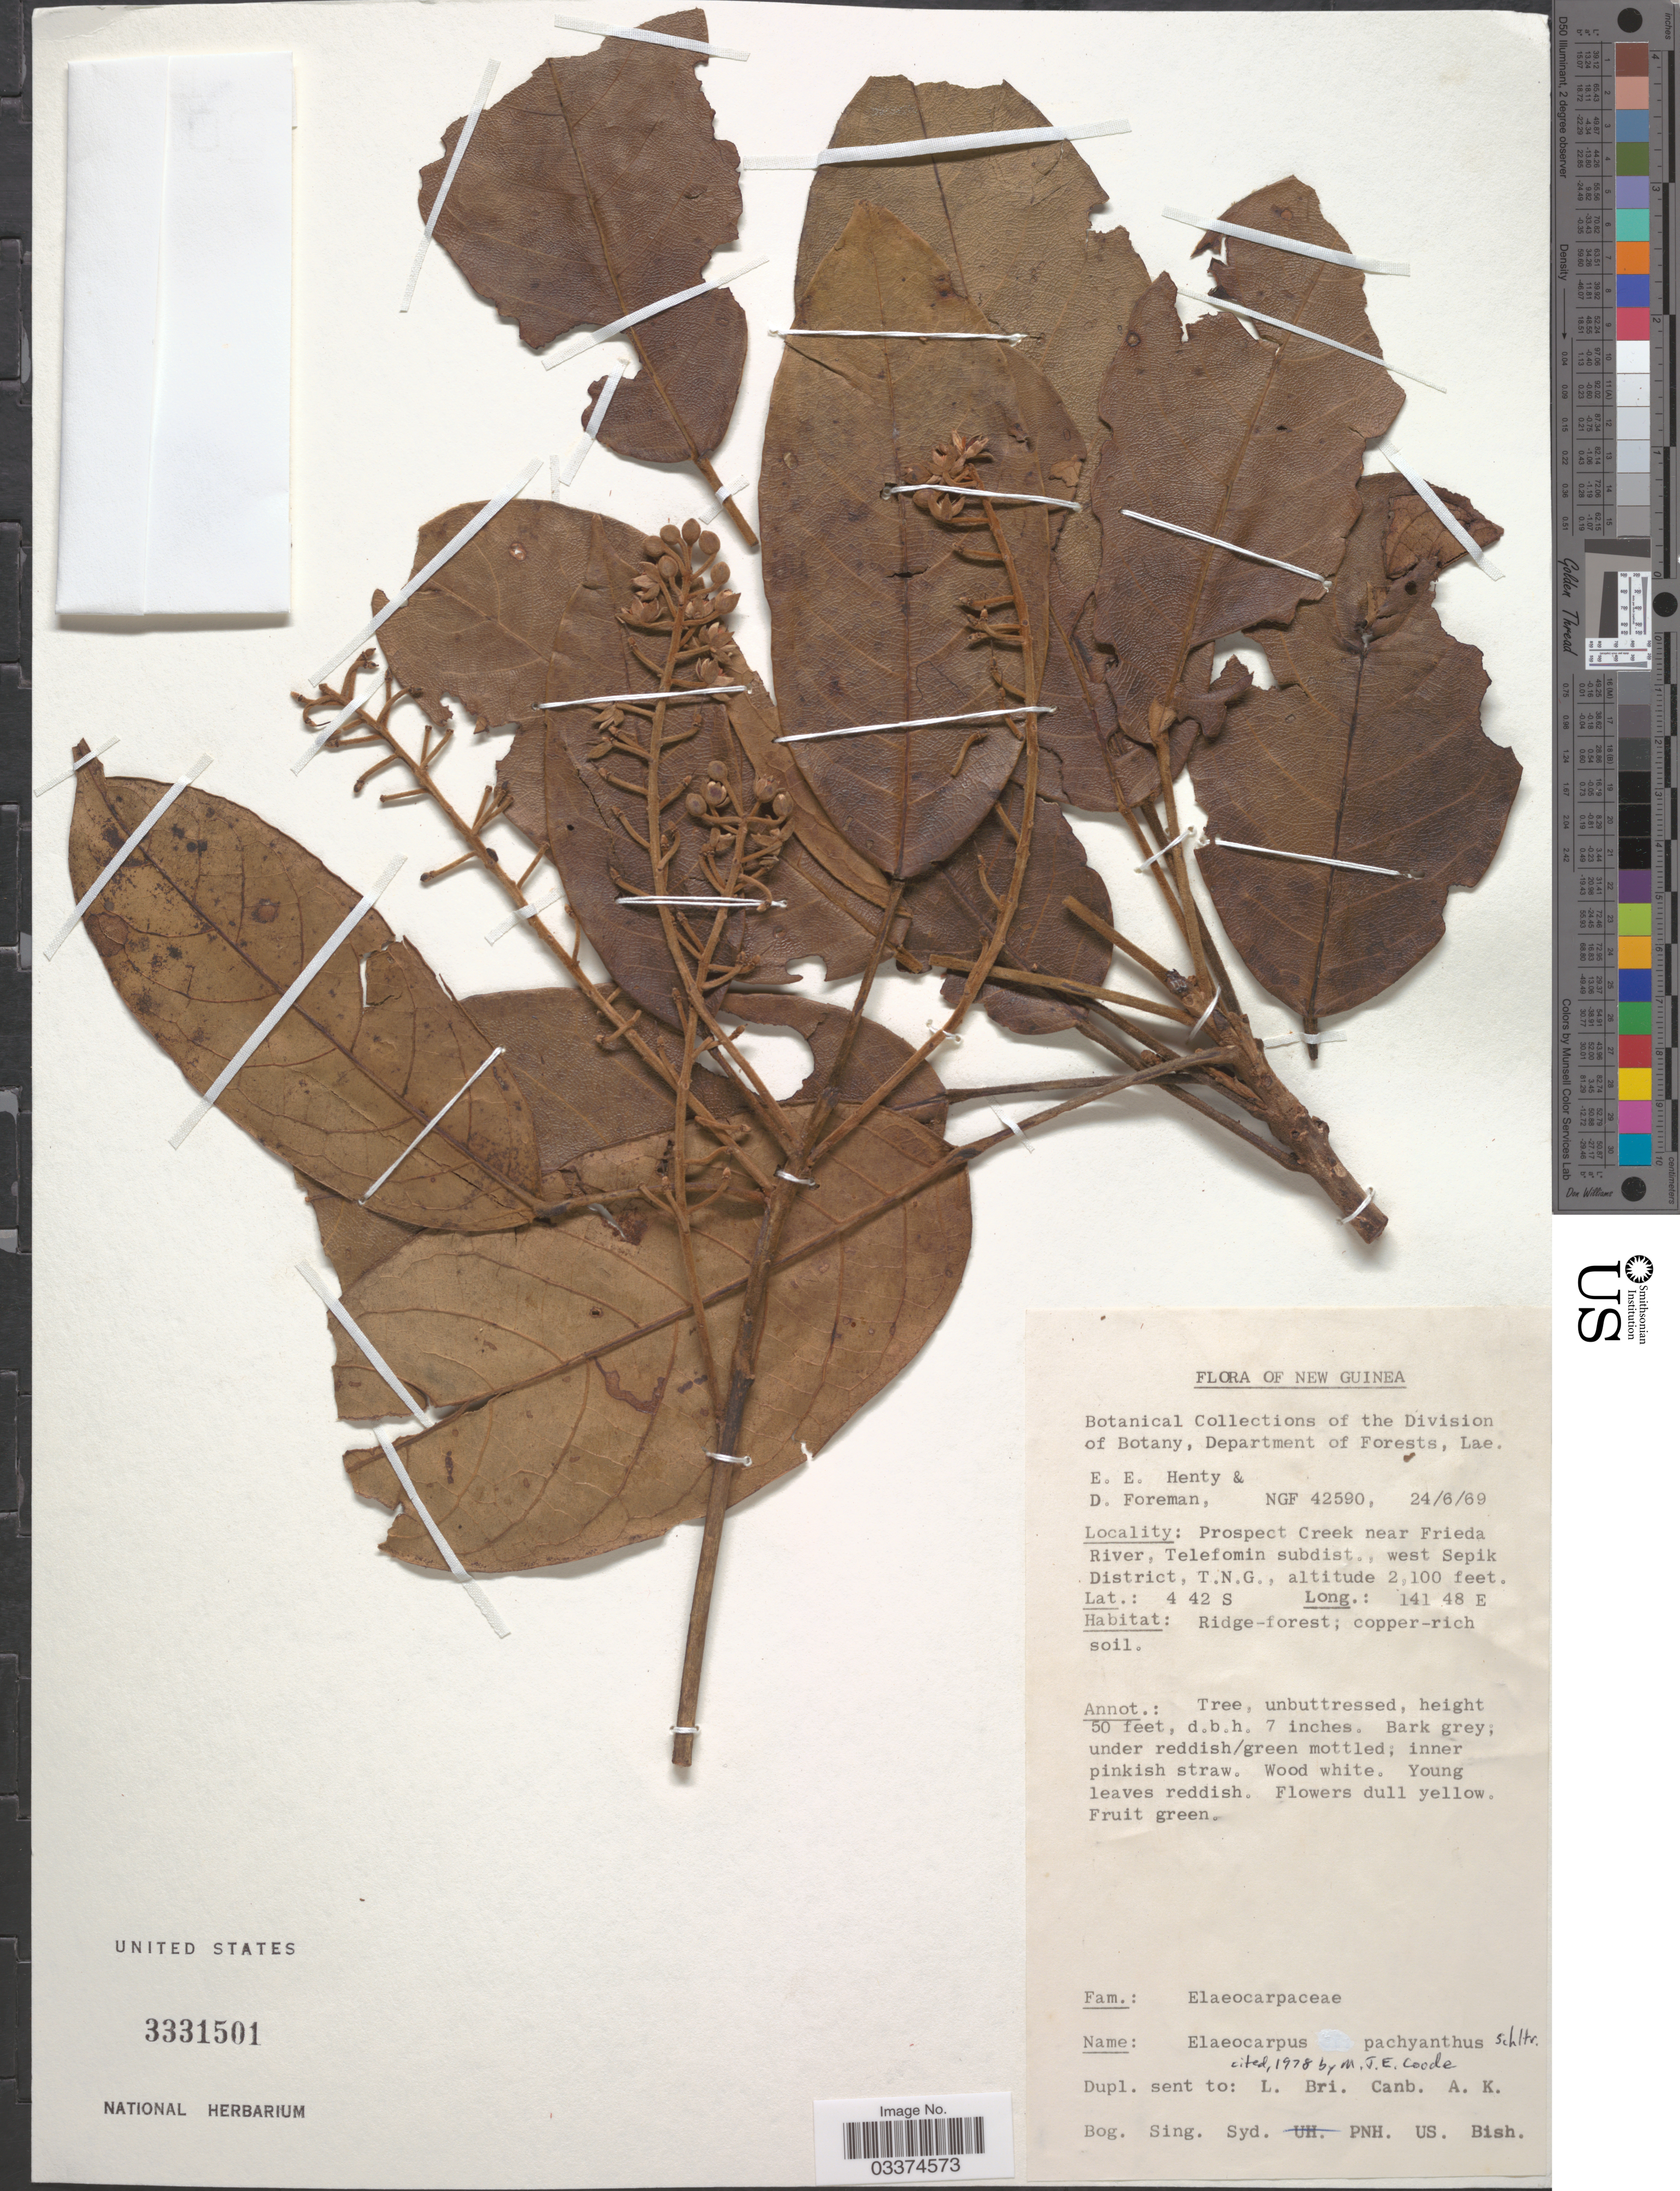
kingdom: Plantae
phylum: Tracheophyta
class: Magnoliopsida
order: Oxalidales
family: Elaeocarpaceae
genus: Elaeocarpus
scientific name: Elaeocarpus pachyanthus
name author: Schltr.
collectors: E. Henty & D. Foreman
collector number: NGF42590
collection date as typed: Transcribed d/m/y: 24/6/69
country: Papua New Guinea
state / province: Sandaun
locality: New Guinea, Prospect Creek near Frieda River, Telefomin subdist., west Sepik District, T.N.G.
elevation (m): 640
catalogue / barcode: US 3331501